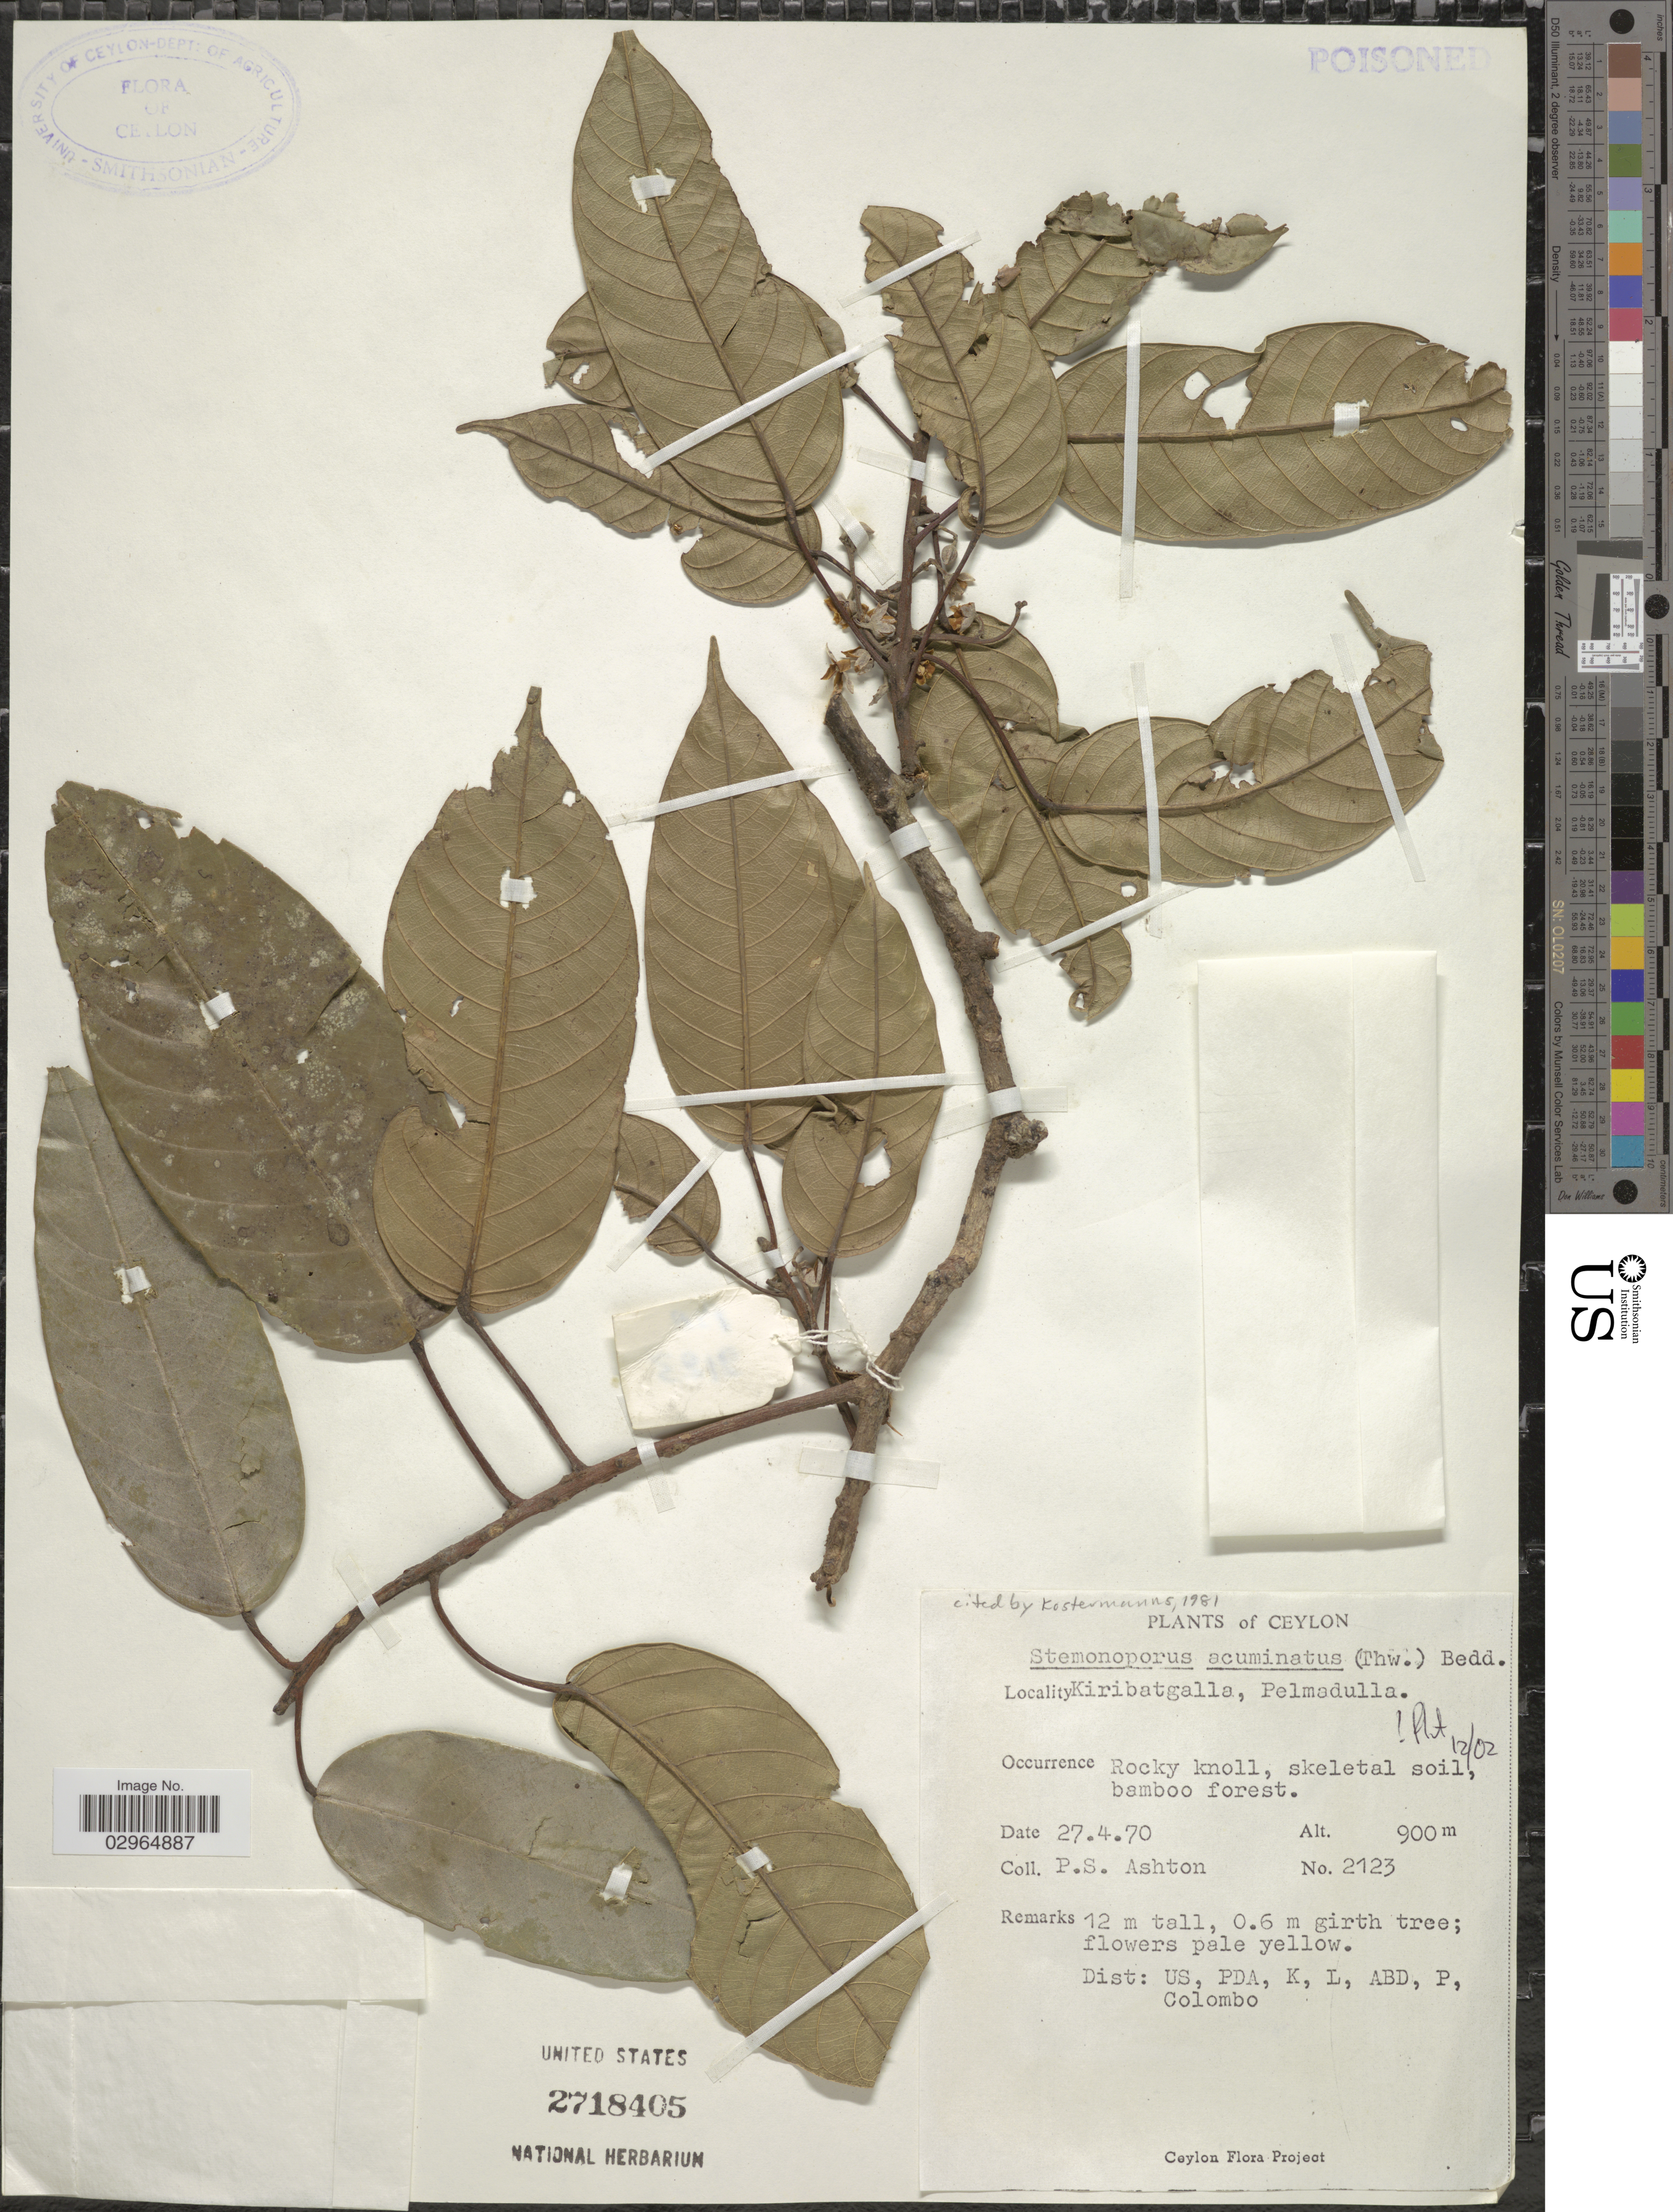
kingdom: Plantae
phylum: Tracheophyta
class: Magnoliopsida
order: Malvales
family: Dipterocarpaceae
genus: Stemonoporus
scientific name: Stemonoporus acuminatus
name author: (A. DC.) Bedd.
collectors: P. S. Ashton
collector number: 2123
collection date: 1970-04-27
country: Sri Lanka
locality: Ceylon. Kiribatgalla, Pelmadulla.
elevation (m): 900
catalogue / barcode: US 2718405